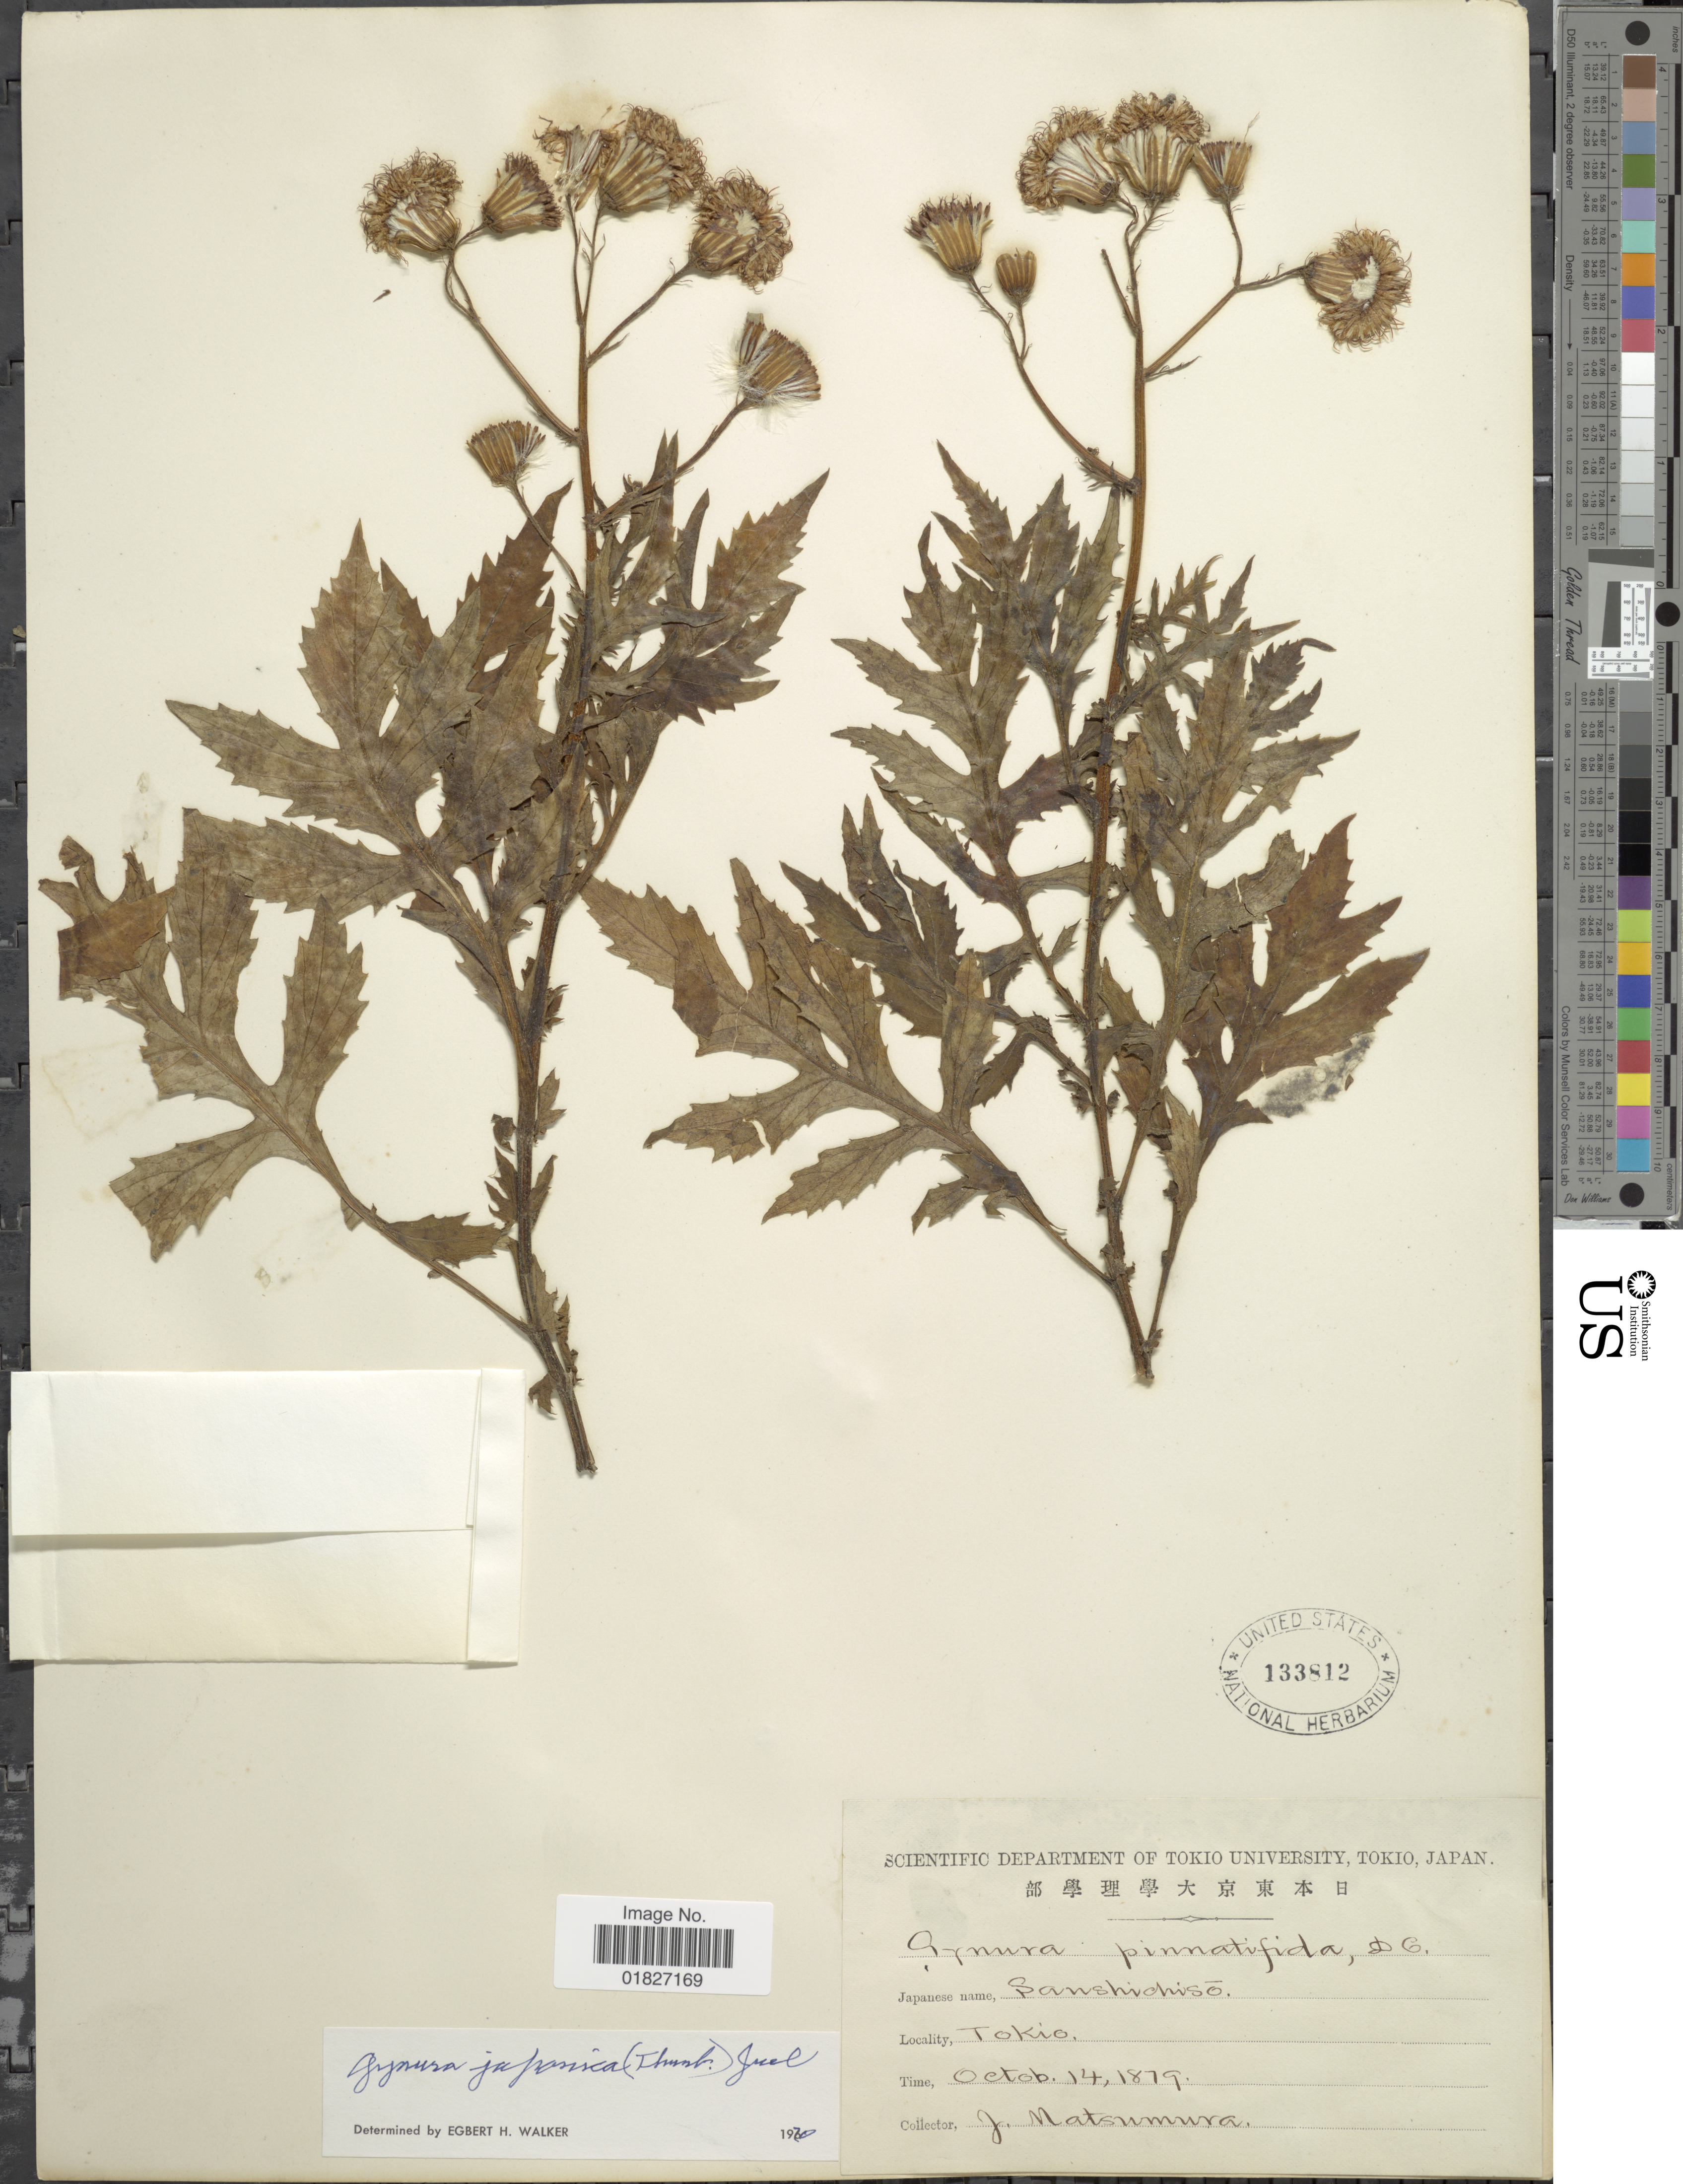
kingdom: Plantae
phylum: Tracheophyta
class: Magnoliopsida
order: Asterales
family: Asteraceae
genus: Gynura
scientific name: Gynura japonica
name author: (L. f.) Juel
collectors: J. Natsumura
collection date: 1879-10-14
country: Japan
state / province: Tokyo, Federal City of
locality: Tokio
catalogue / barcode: US 133812